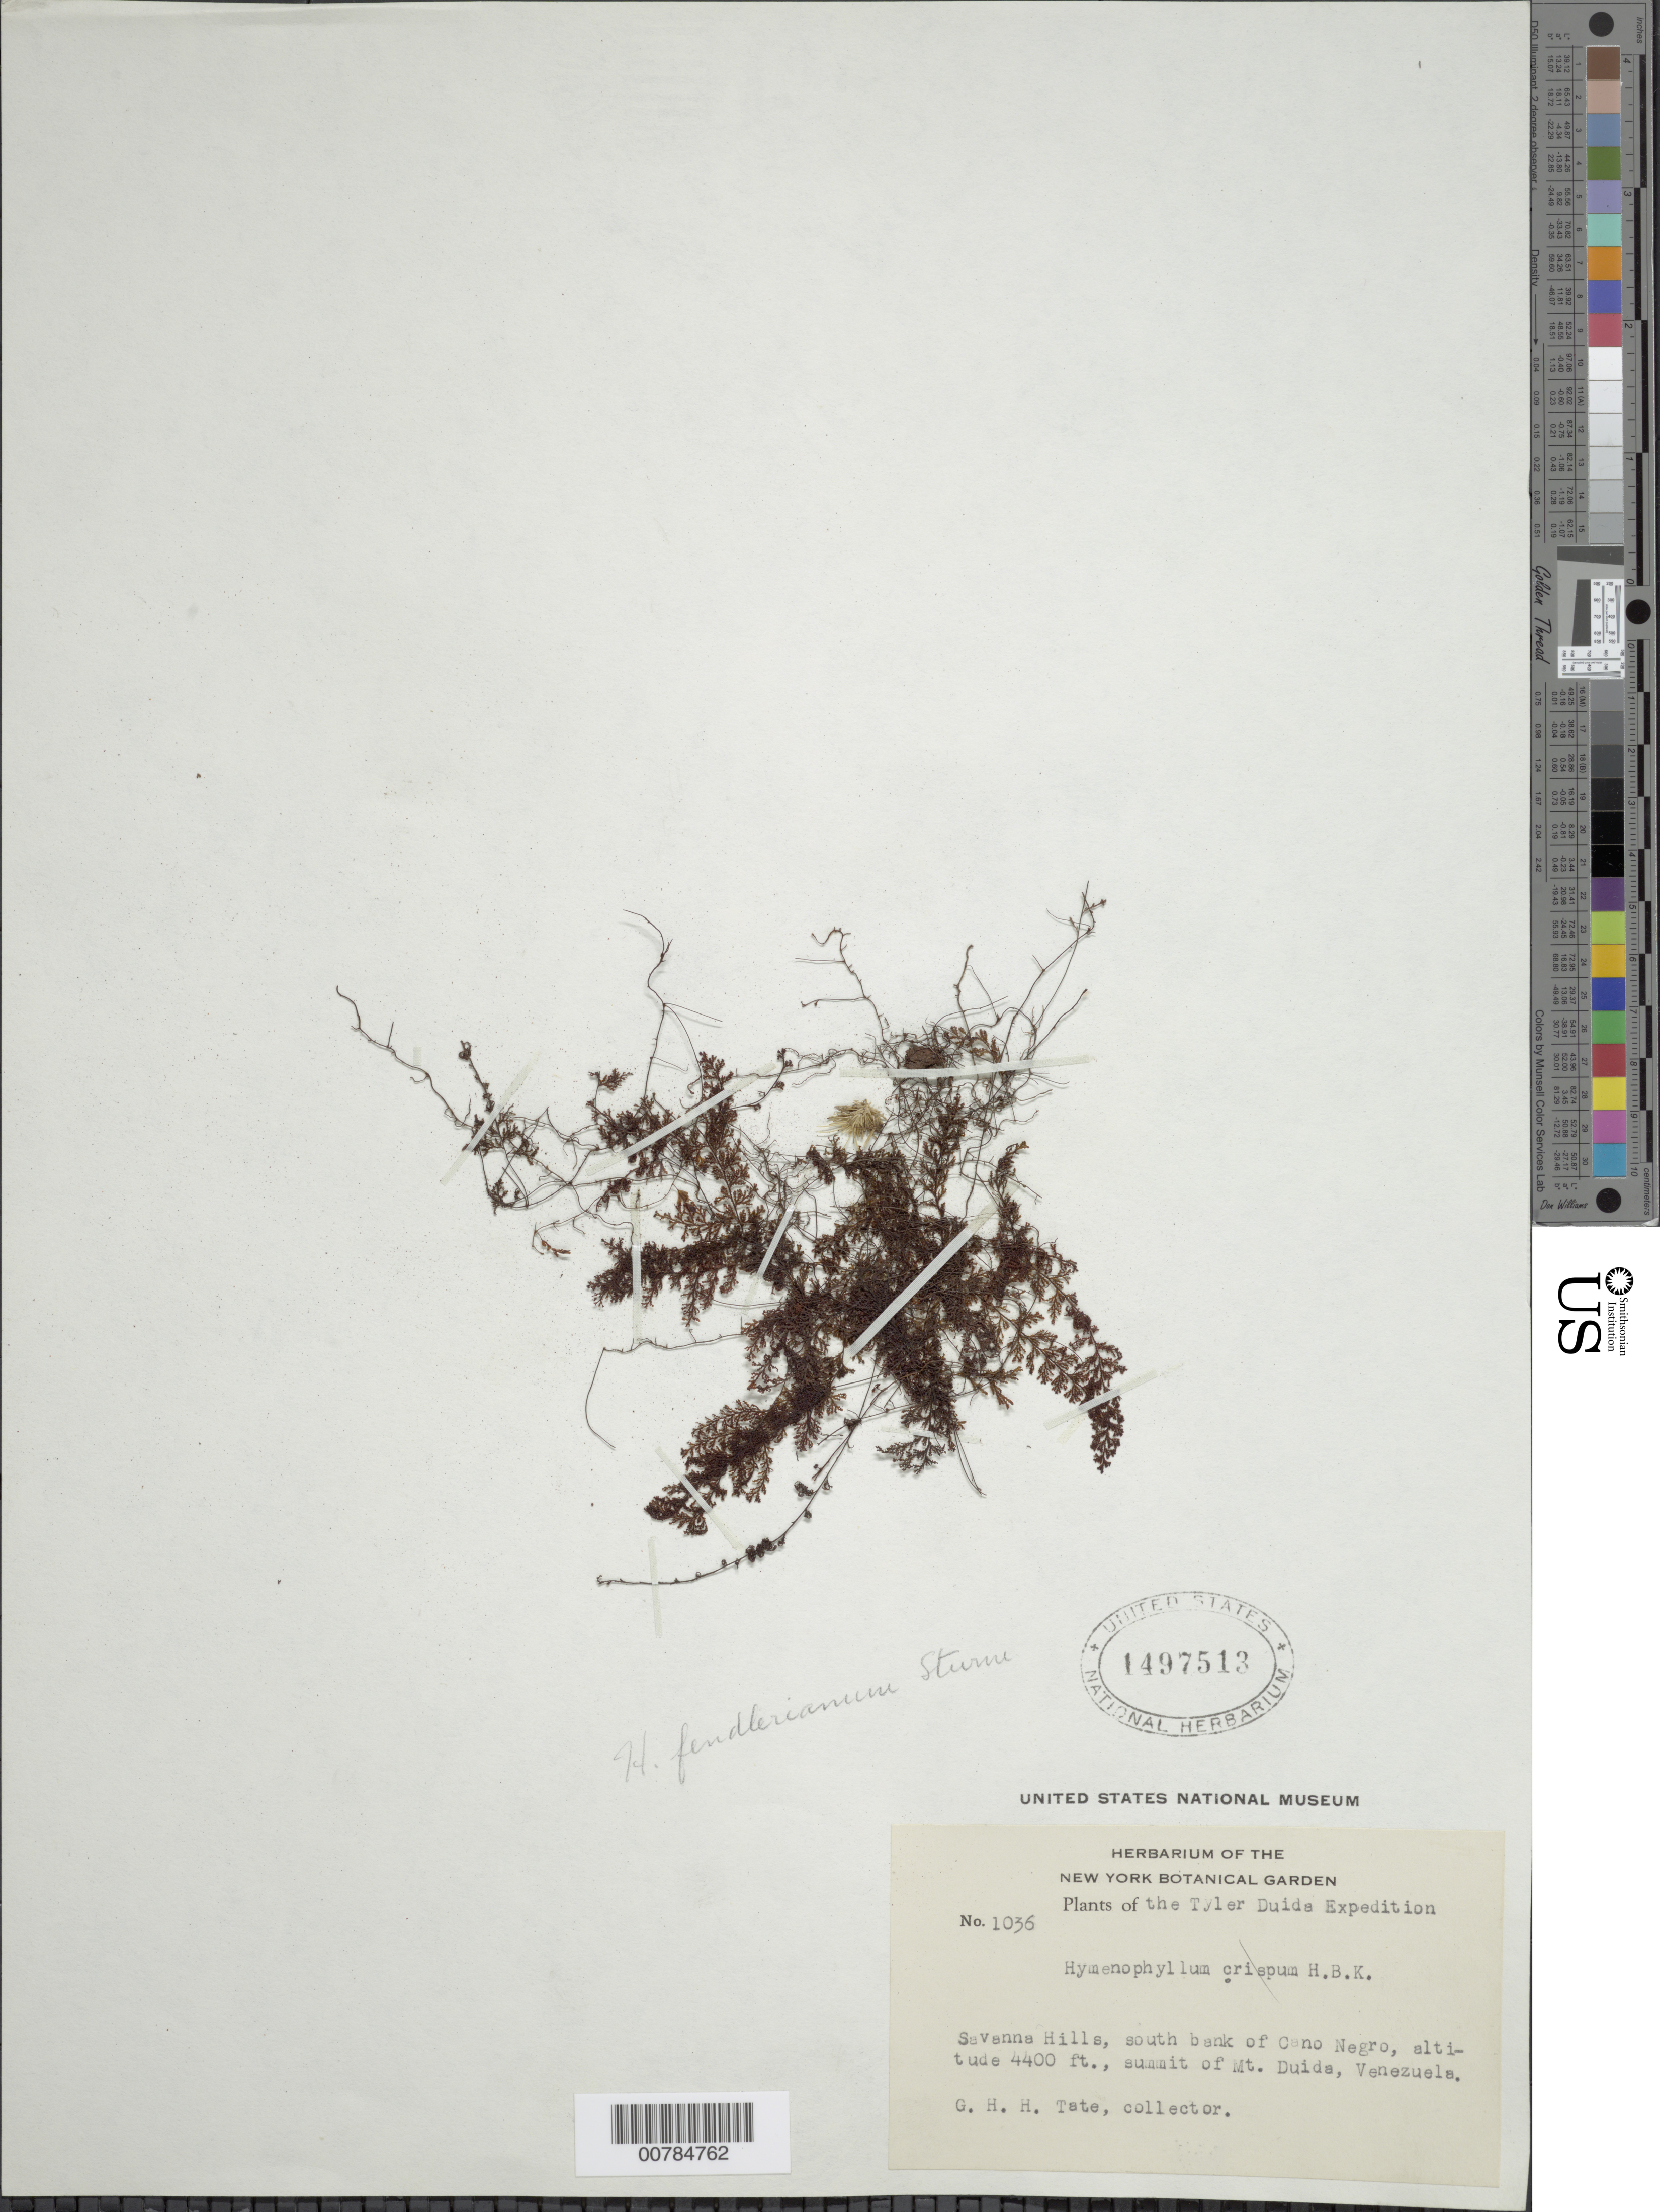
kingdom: Plantae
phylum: Tracheophyta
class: Polypodiopsida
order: Hymenophyllales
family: Hymenophyllaceae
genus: Hymenophyllum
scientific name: Hymenophyllum fendlerianum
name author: J.W. Sturm in Mart.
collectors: G. H. H.Tate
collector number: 1036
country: Venezuela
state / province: Amazonas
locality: Mount Duida, summit. Savanna Hills, S bank of Caño Negro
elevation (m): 1341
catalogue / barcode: US 1497513